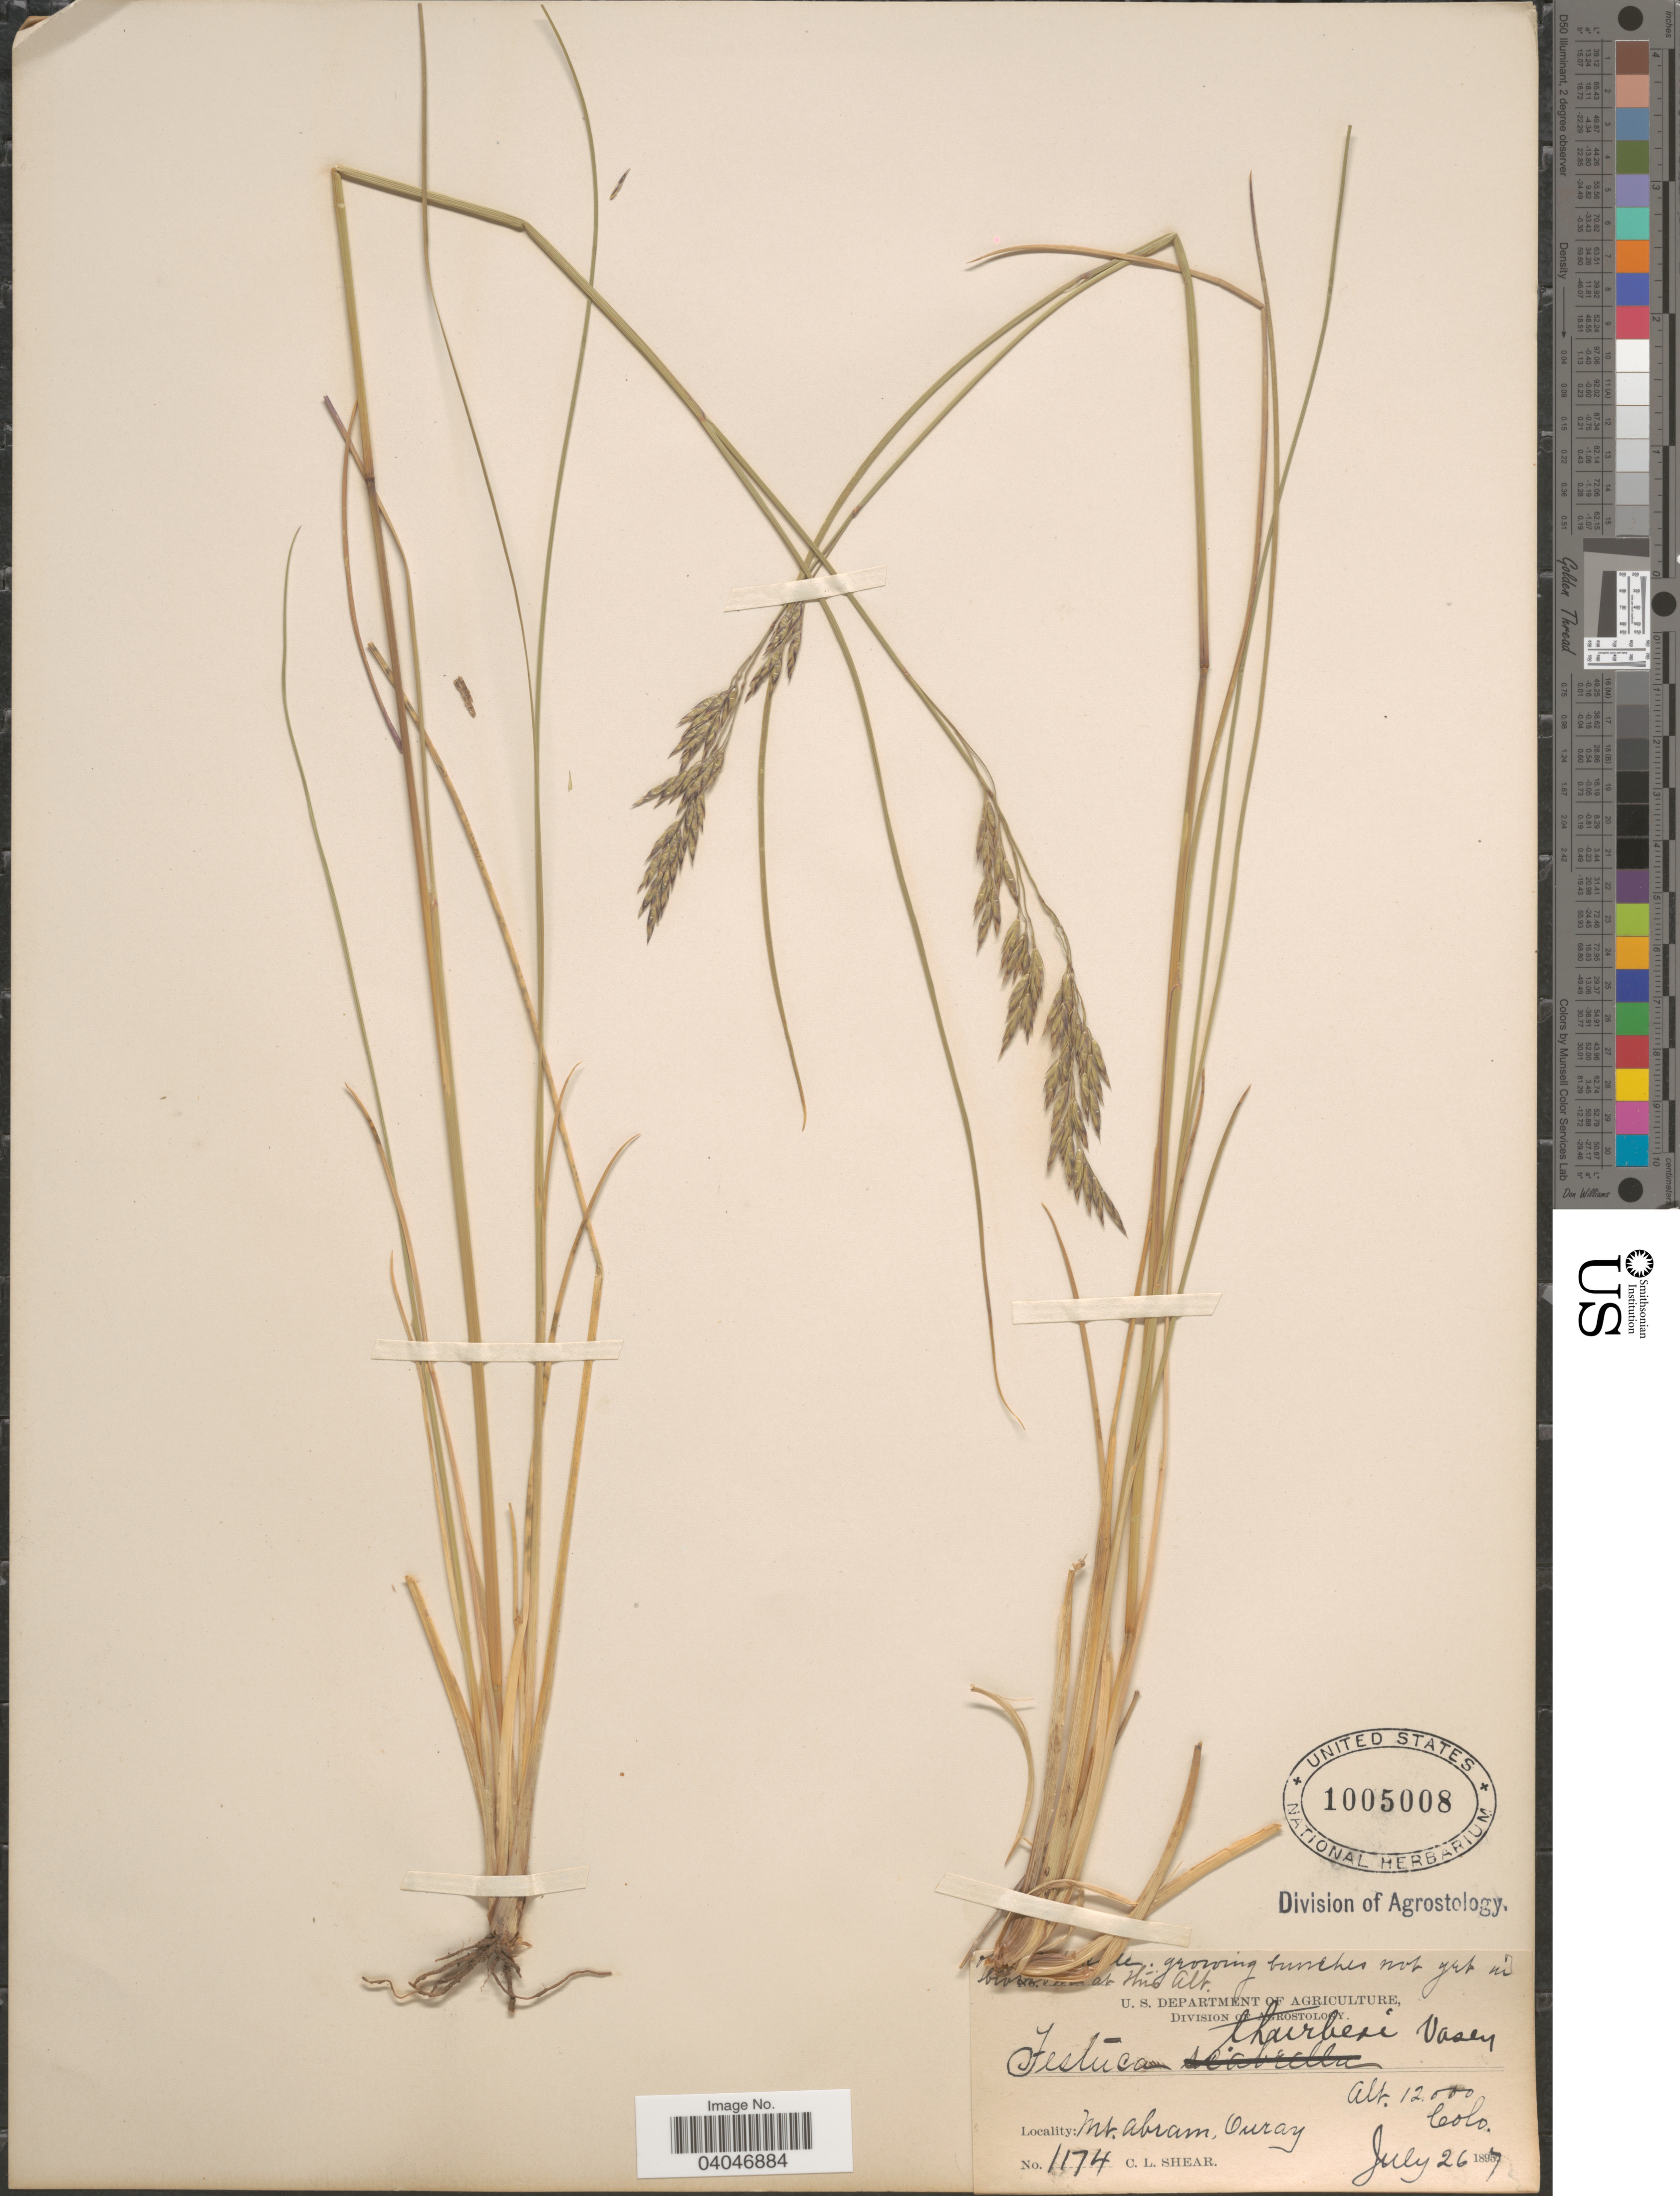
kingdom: Plantae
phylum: Tracheophyta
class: Liliopsida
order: Poales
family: Poaceae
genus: Festuca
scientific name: Festuca thurberi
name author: Vasey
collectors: C. L. Shear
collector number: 1174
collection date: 1897-07-26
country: United States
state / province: Colorado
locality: Mt.Abram, Ouray.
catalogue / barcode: US 1005008